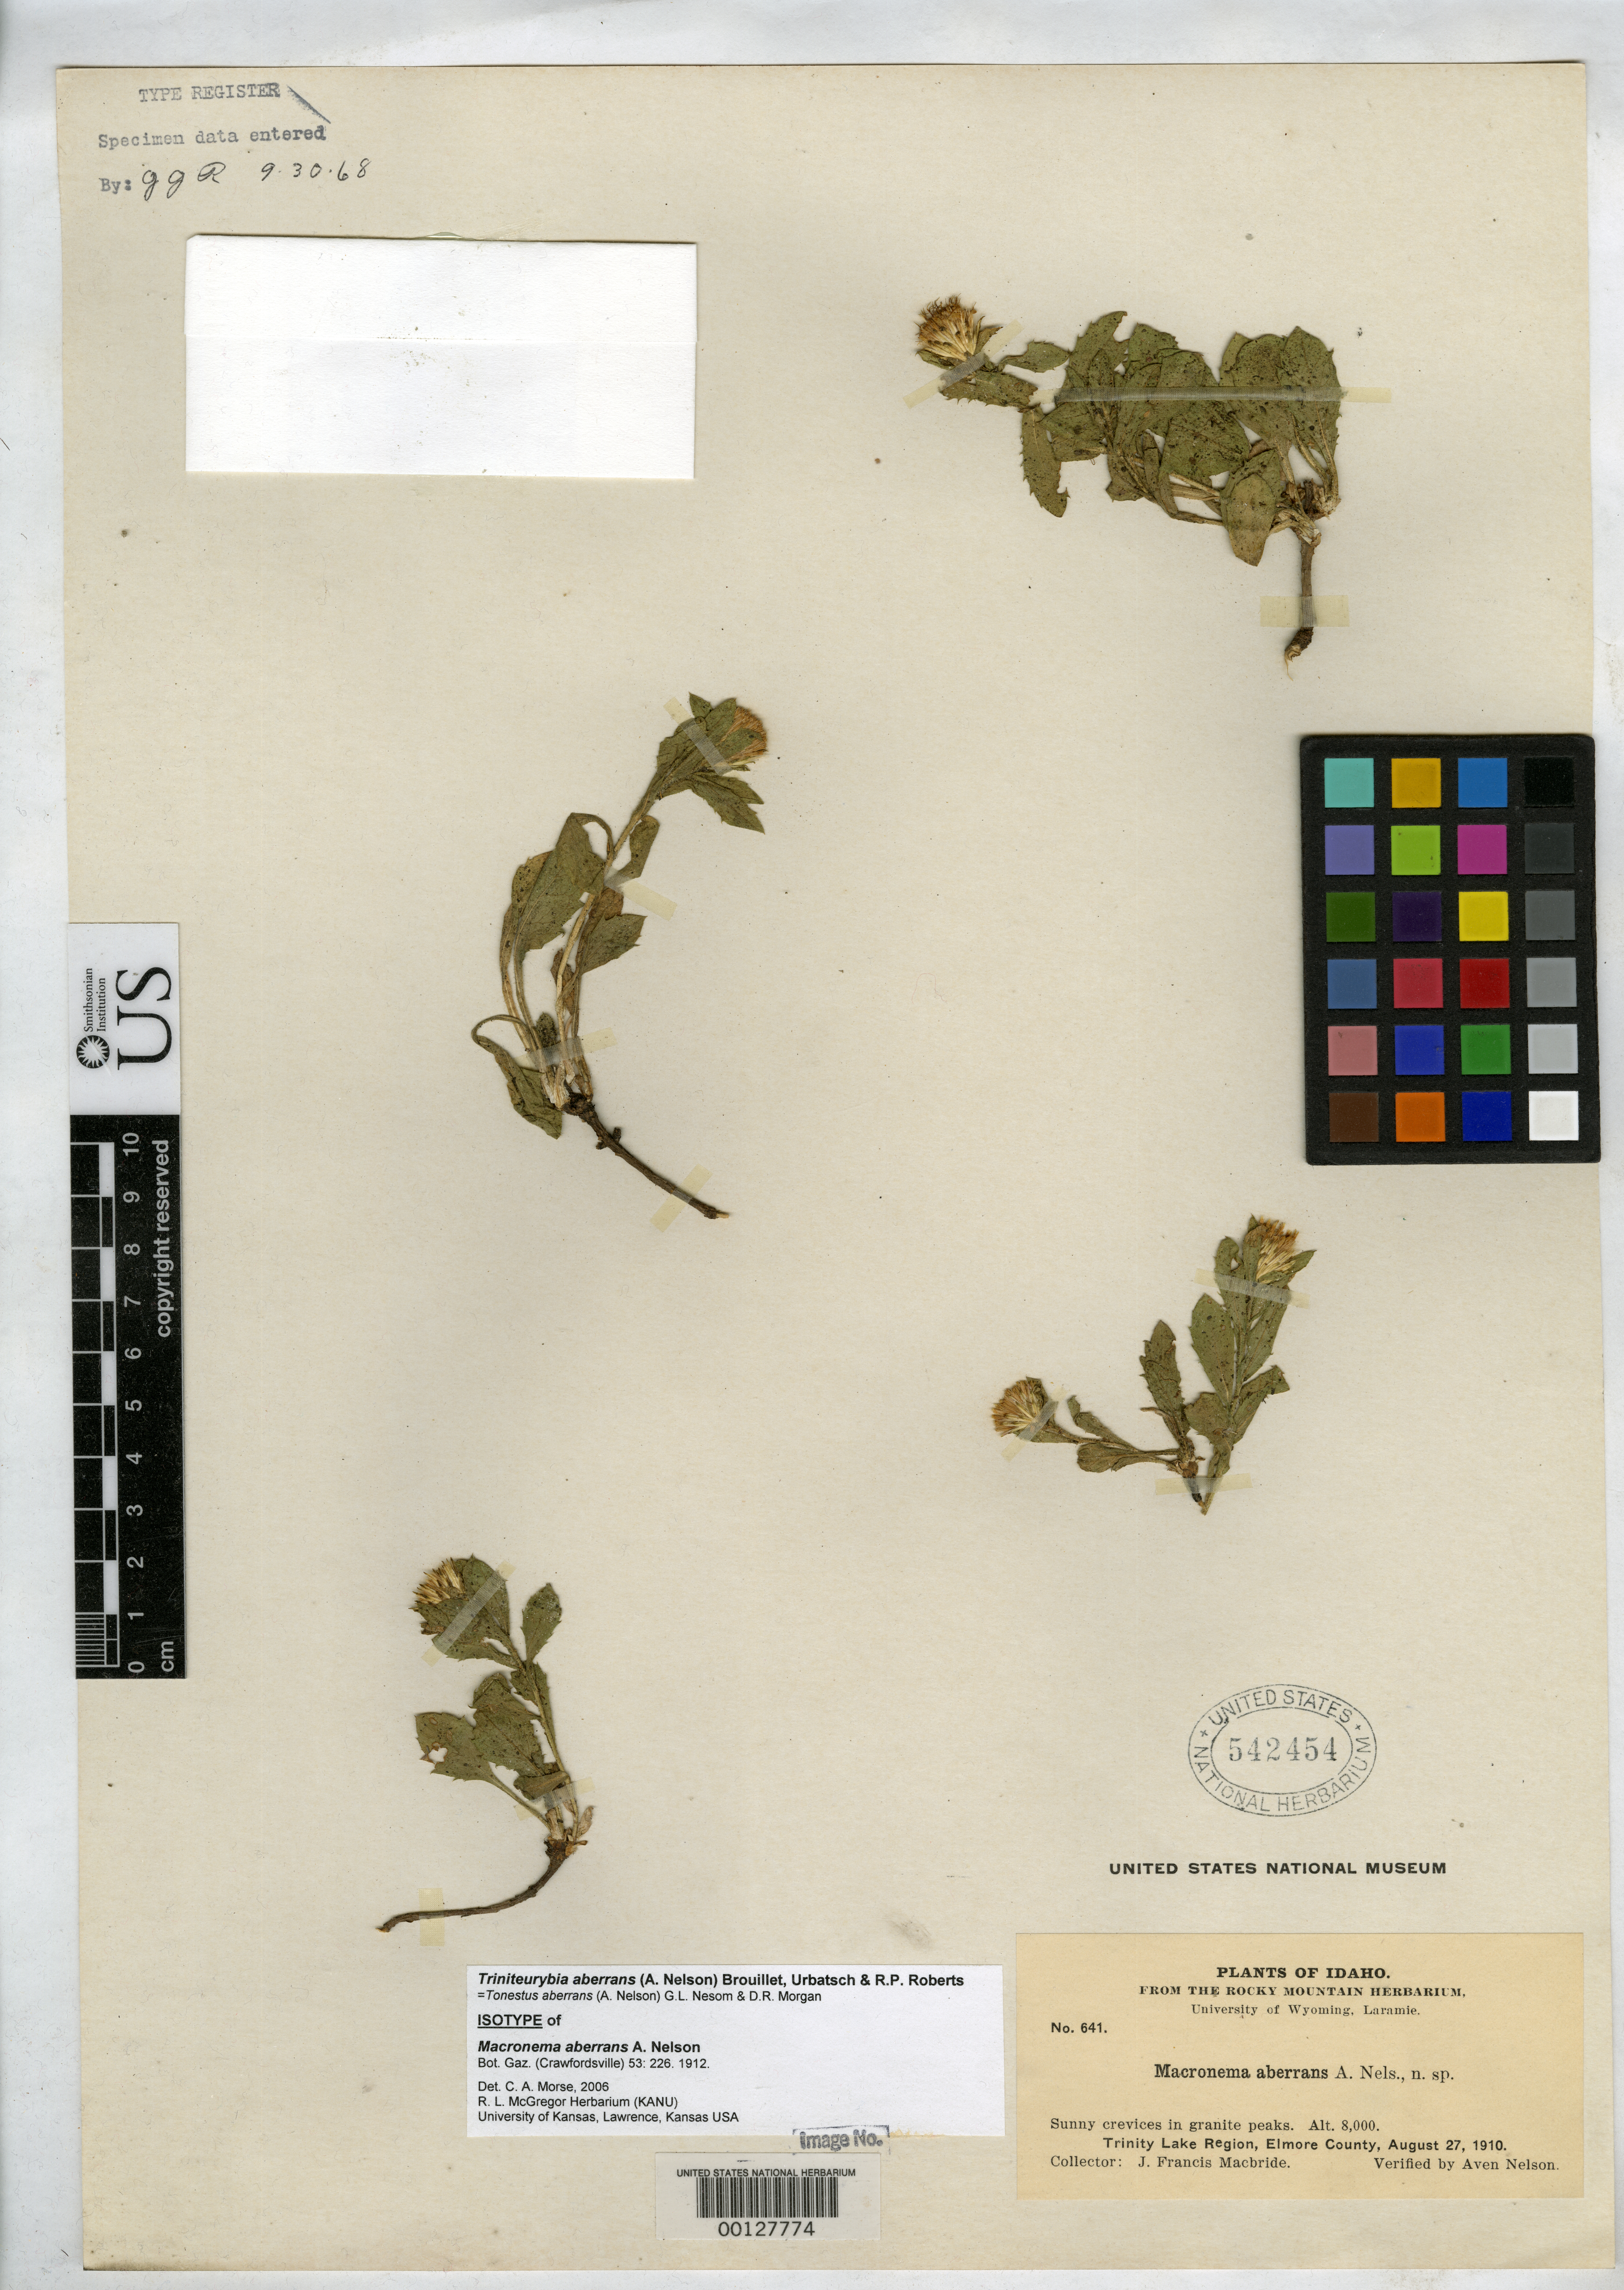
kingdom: Plantae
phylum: Tracheophyta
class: Magnoliopsida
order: Asterales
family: Asteraceae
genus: Macronema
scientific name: Macronema aberrans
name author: A. Nelson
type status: Isotype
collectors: J. F. Macbride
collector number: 641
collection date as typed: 27 Aug 1910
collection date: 1910-08-27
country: United States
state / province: Idaho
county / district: Elmore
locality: Trinity Lake.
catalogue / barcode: US 542454